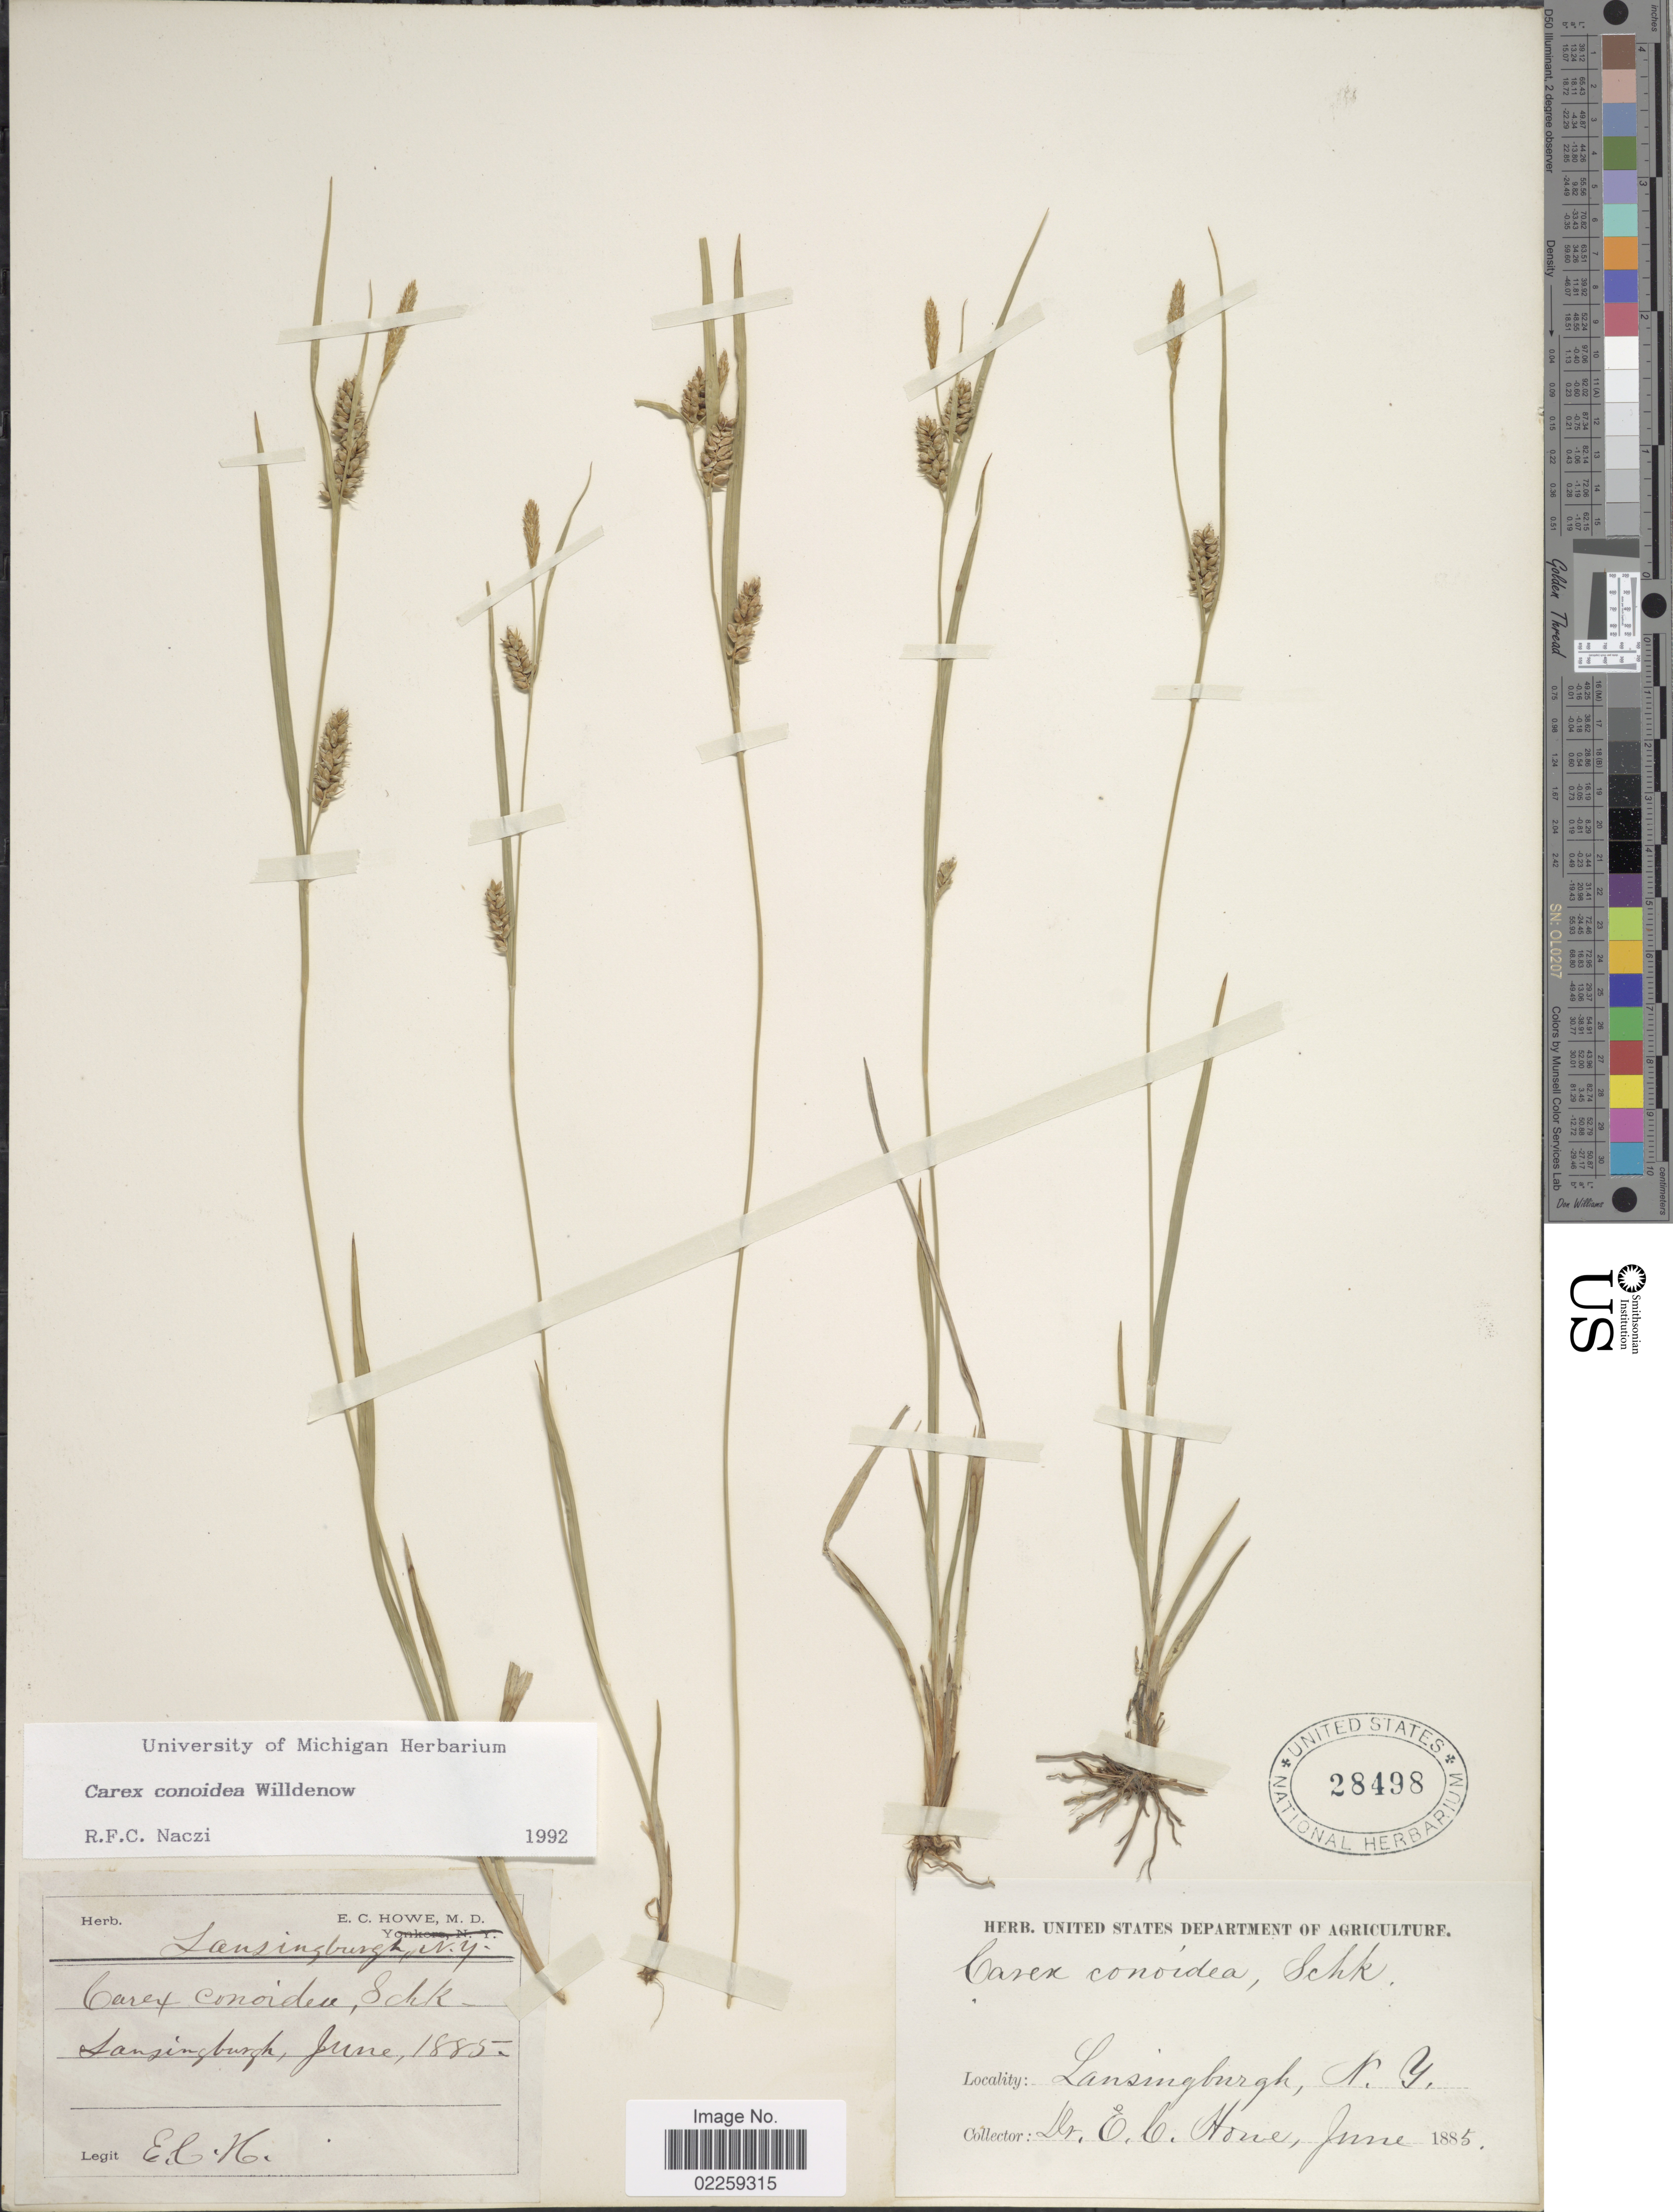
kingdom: Plantae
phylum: Tracheophyta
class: Liliopsida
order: Poales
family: Cyperaceae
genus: Carex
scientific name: Carex conoidea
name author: Willd.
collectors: E. Howe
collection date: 1885-06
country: United States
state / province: New York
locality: Lansingburgh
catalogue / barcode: US 28498